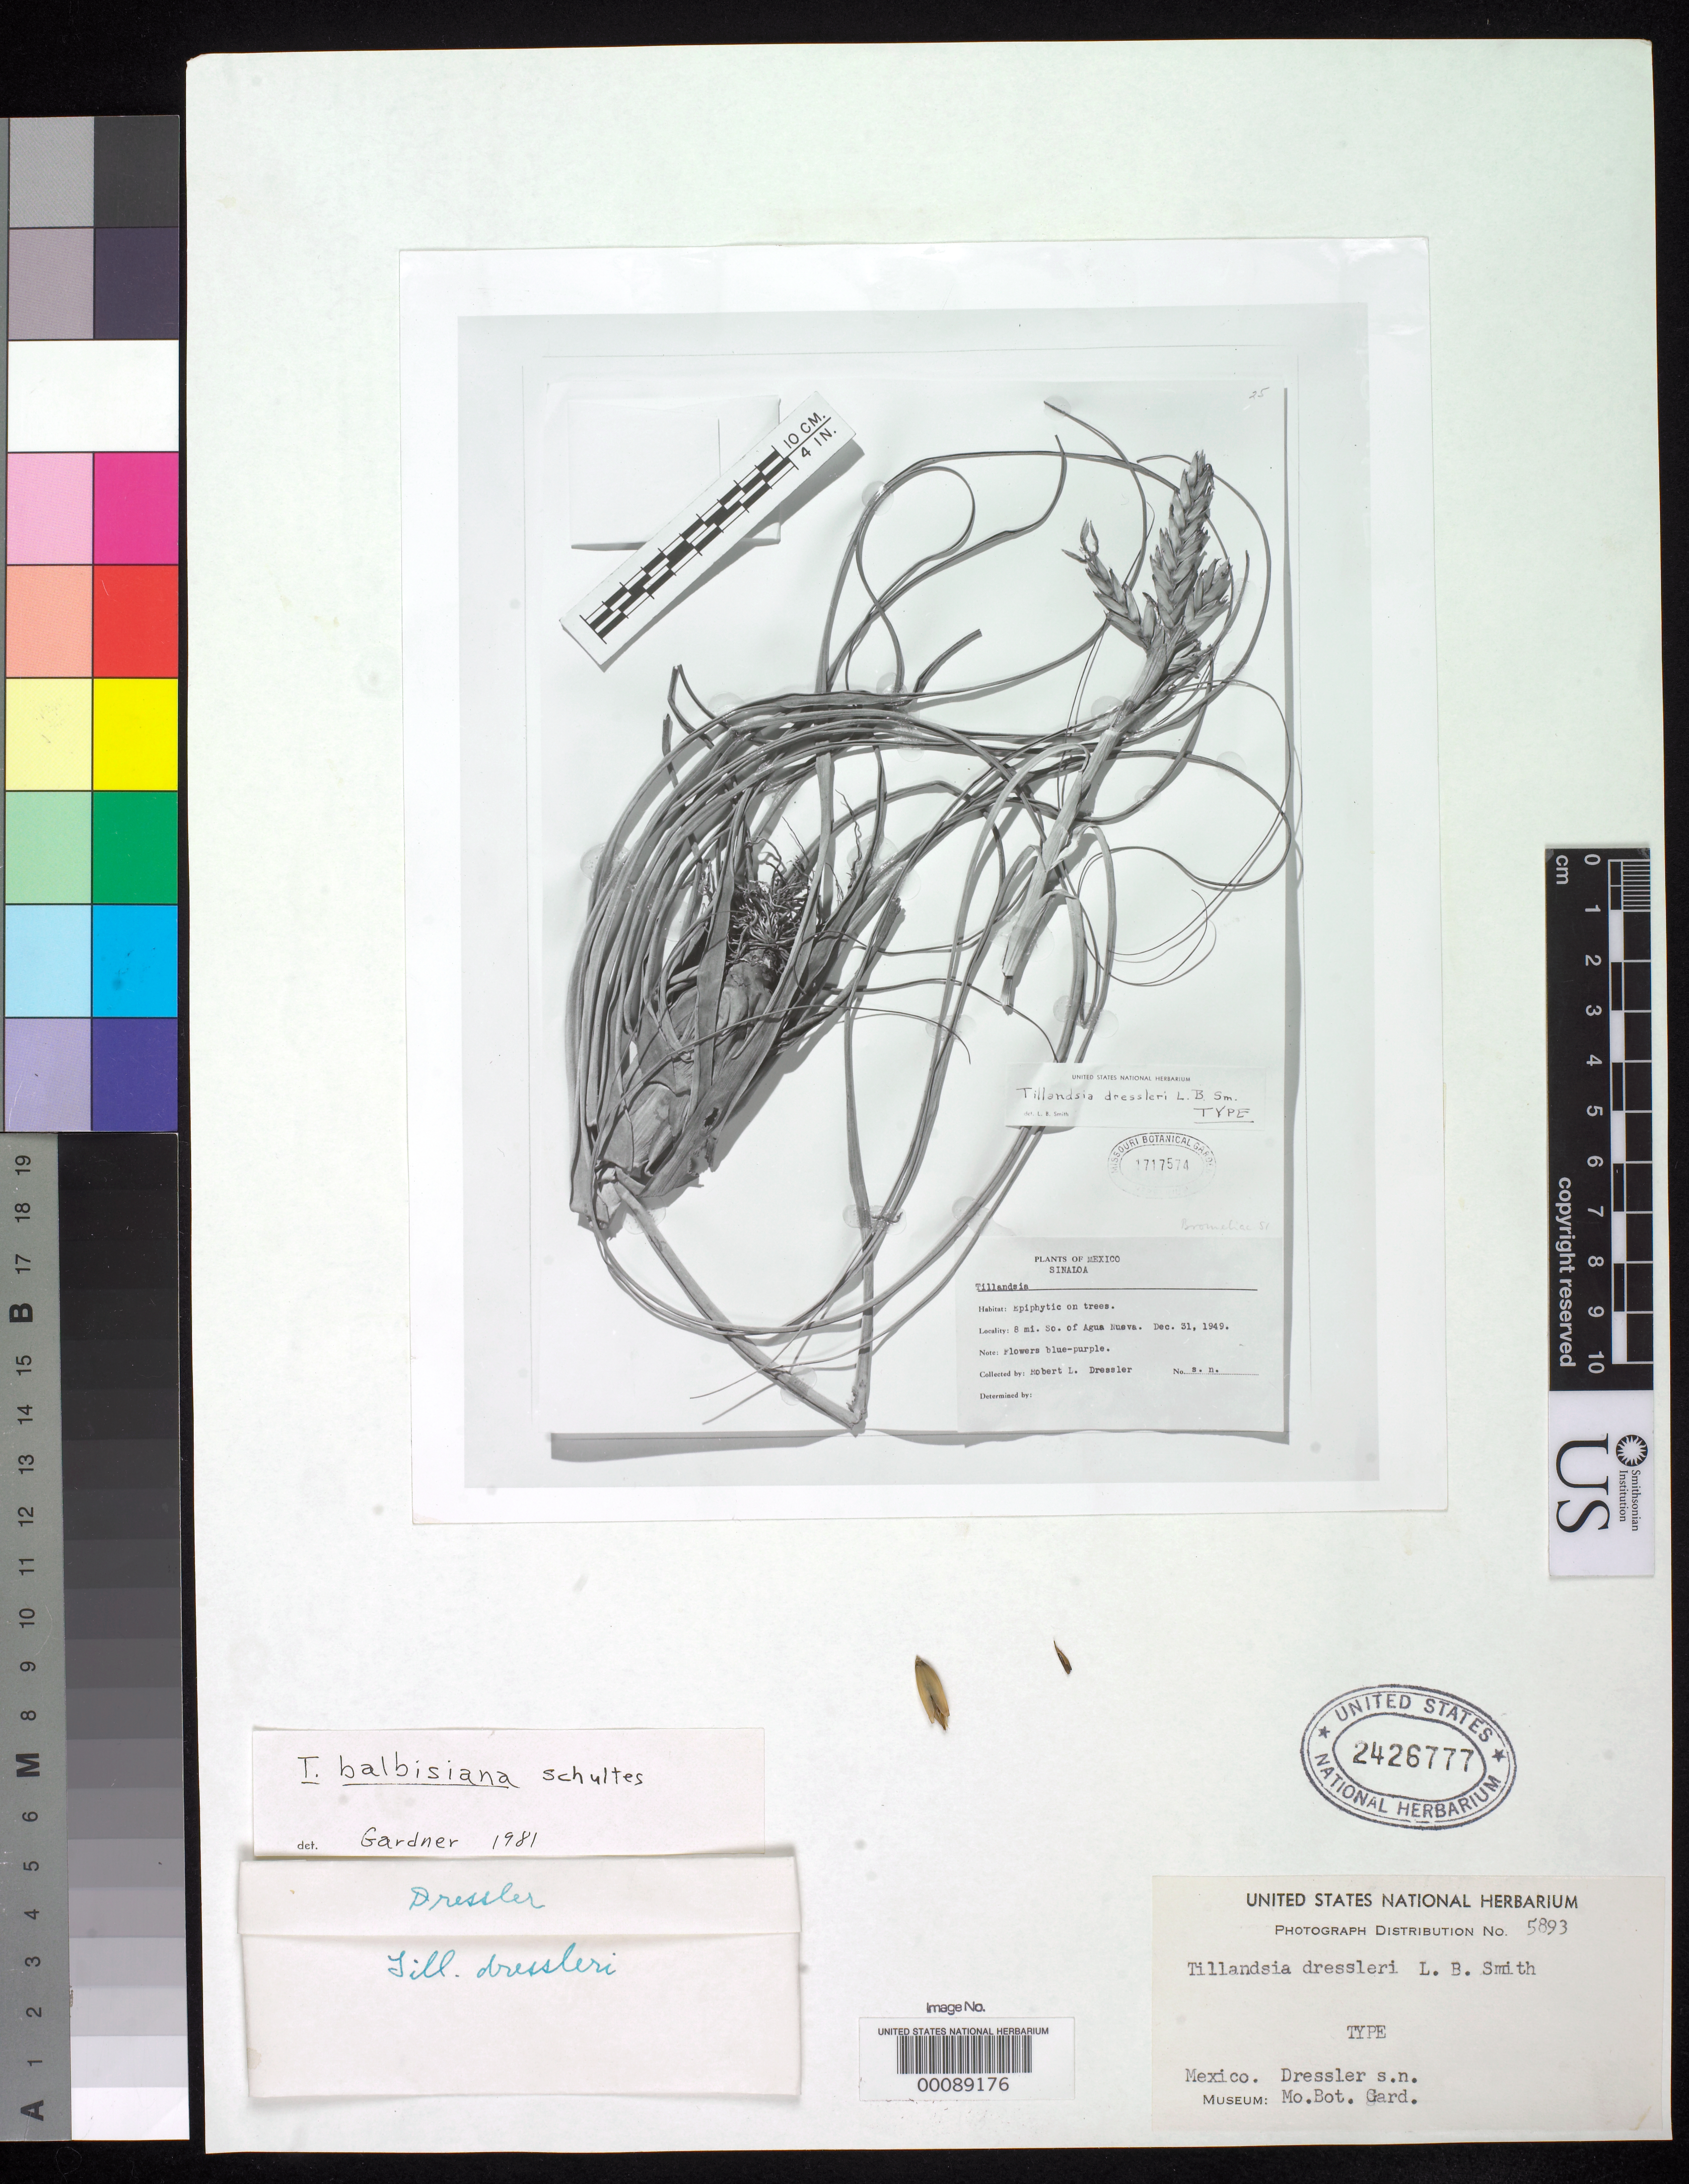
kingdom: Plantae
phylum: Tracheophyta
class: Liliopsida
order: Poales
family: Bromeliaceae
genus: Tillandsia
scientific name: Tillandsia dressleri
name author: L.B. Sm.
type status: Isotype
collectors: R. Dressler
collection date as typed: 31 Dec 1949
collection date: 1949-12-31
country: Mexico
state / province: Sinaloa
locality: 8 mi S of Agua Nueva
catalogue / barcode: US 2426777